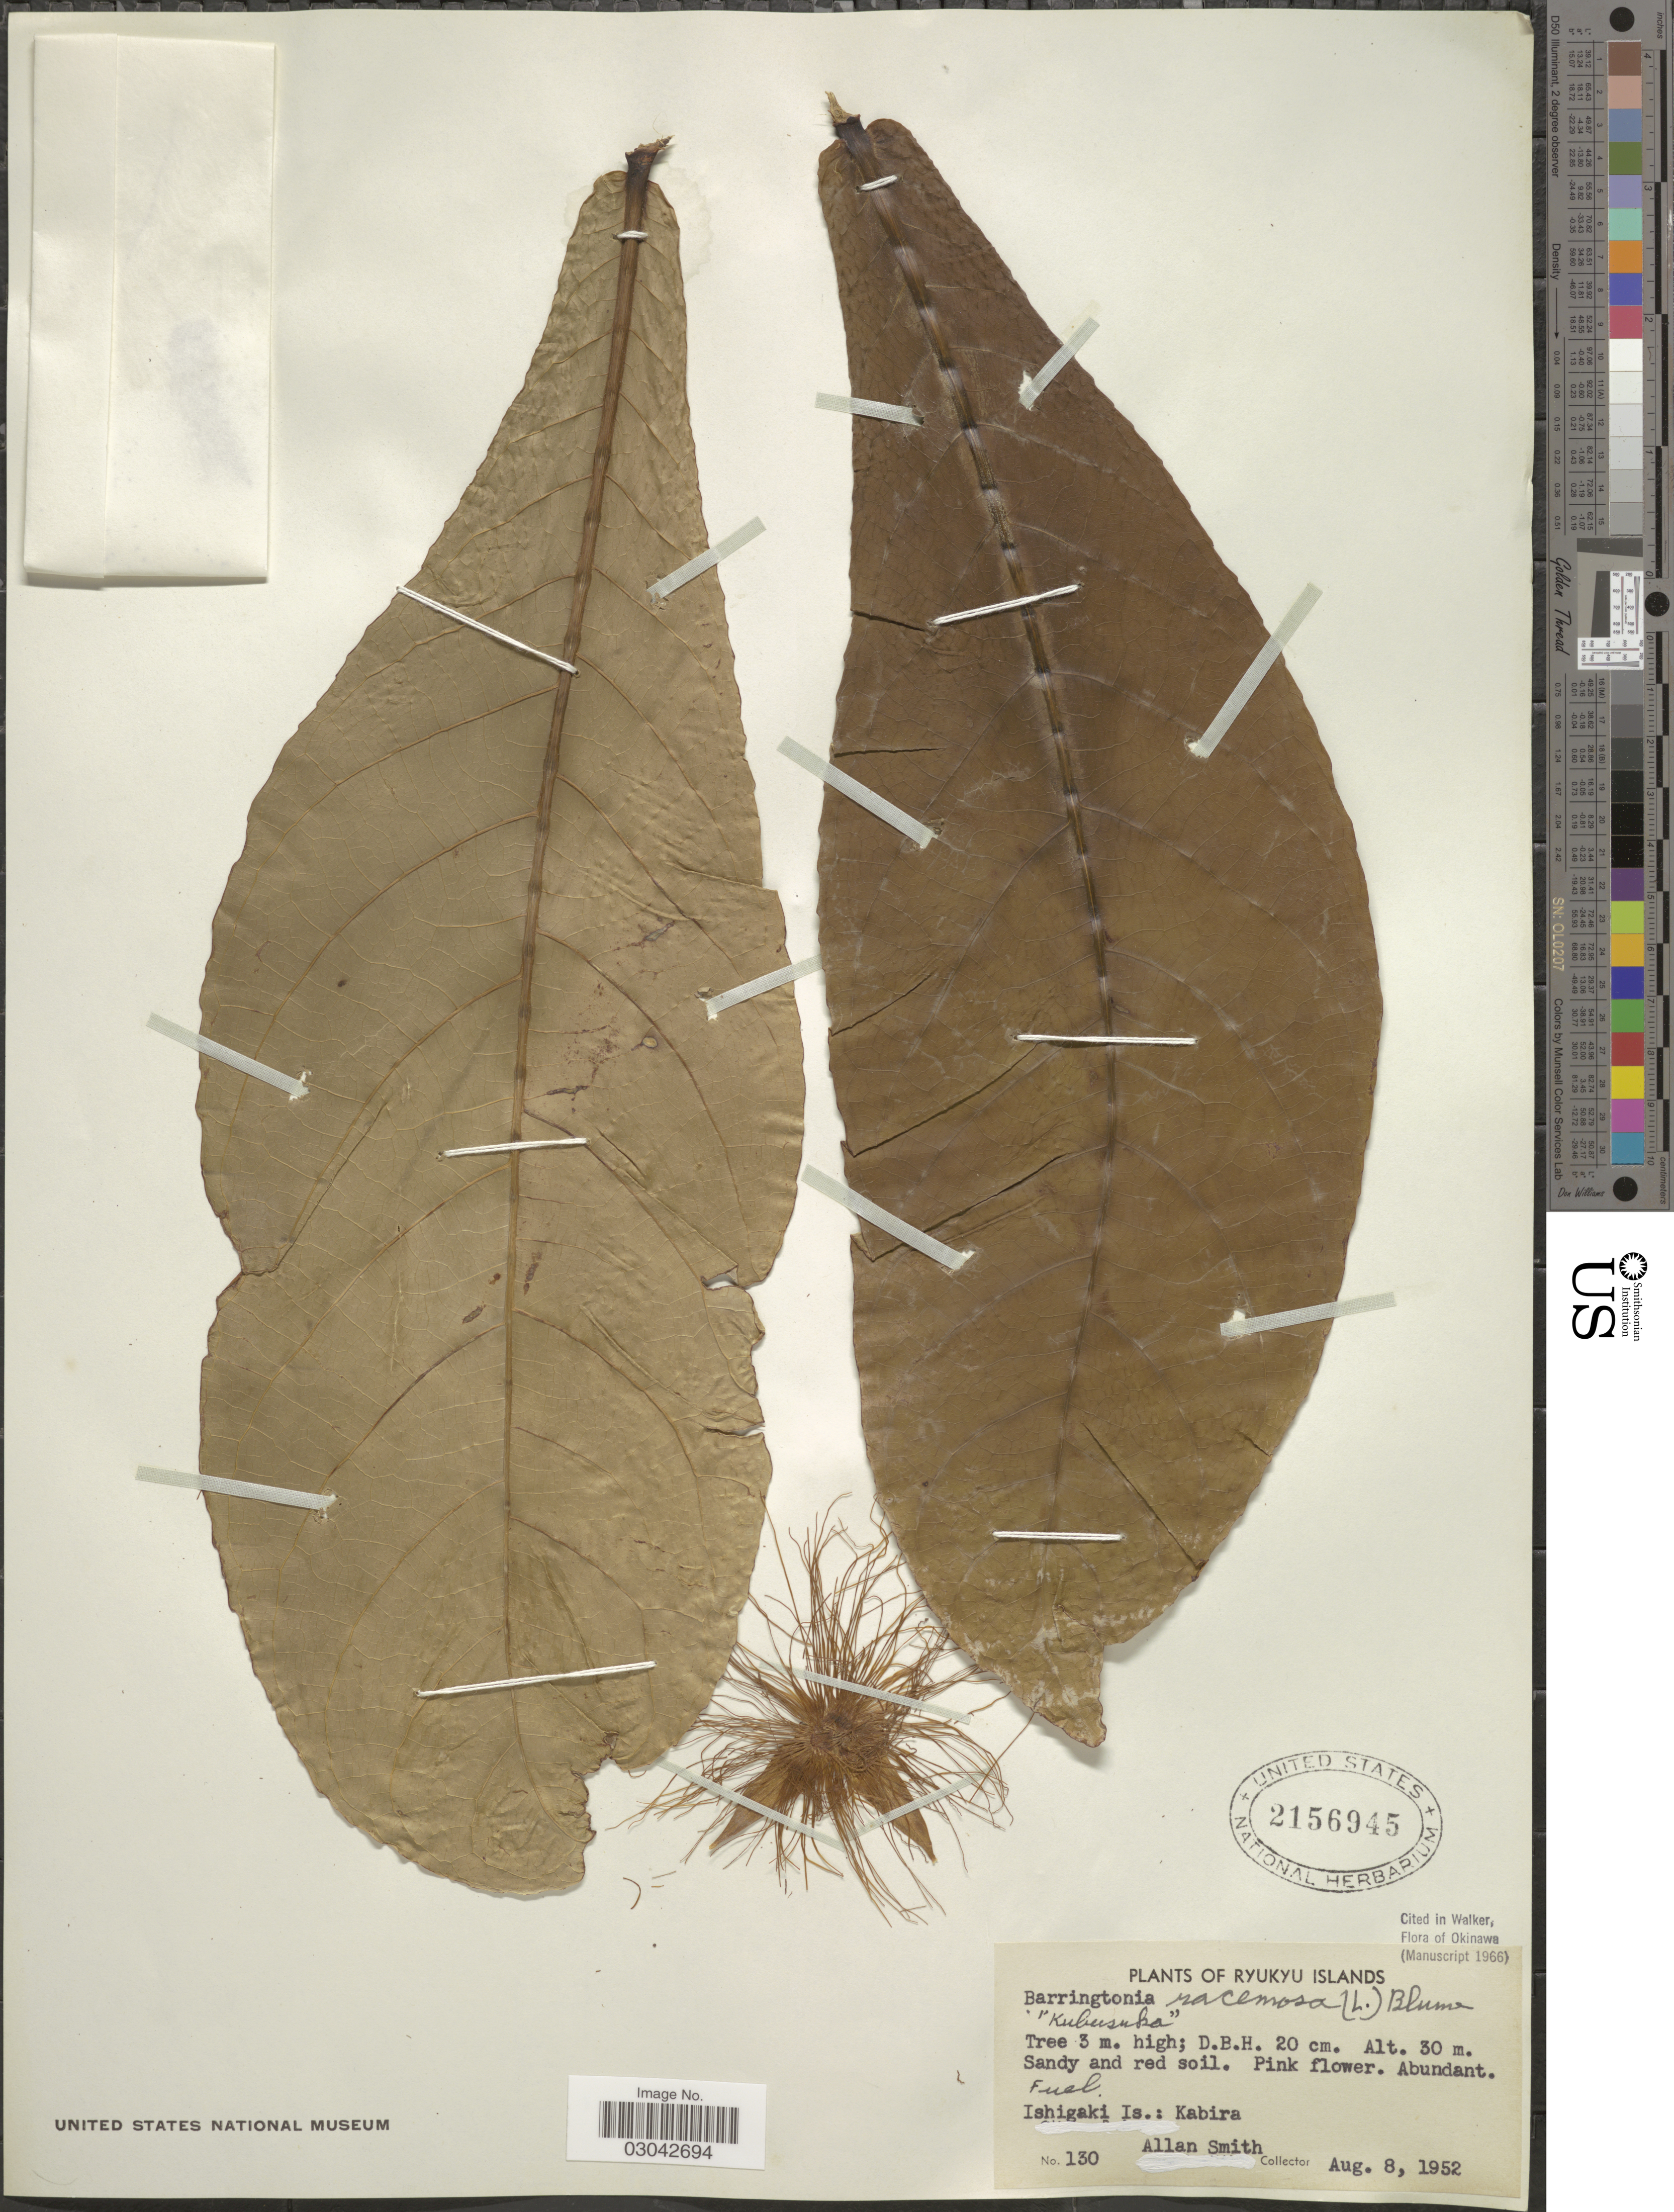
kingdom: Plantae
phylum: Tracheophyta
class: Magnoliopsida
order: Ericales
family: Lecythidaceae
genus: Barringtonia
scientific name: Barringtonia racemosa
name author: (L.) Spreng.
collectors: A. Smith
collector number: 130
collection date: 1952-08-08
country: Japan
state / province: Okinawa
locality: Ryukyu Islands. Ishigaki Is.: Kabira.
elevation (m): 30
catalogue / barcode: US 2156945